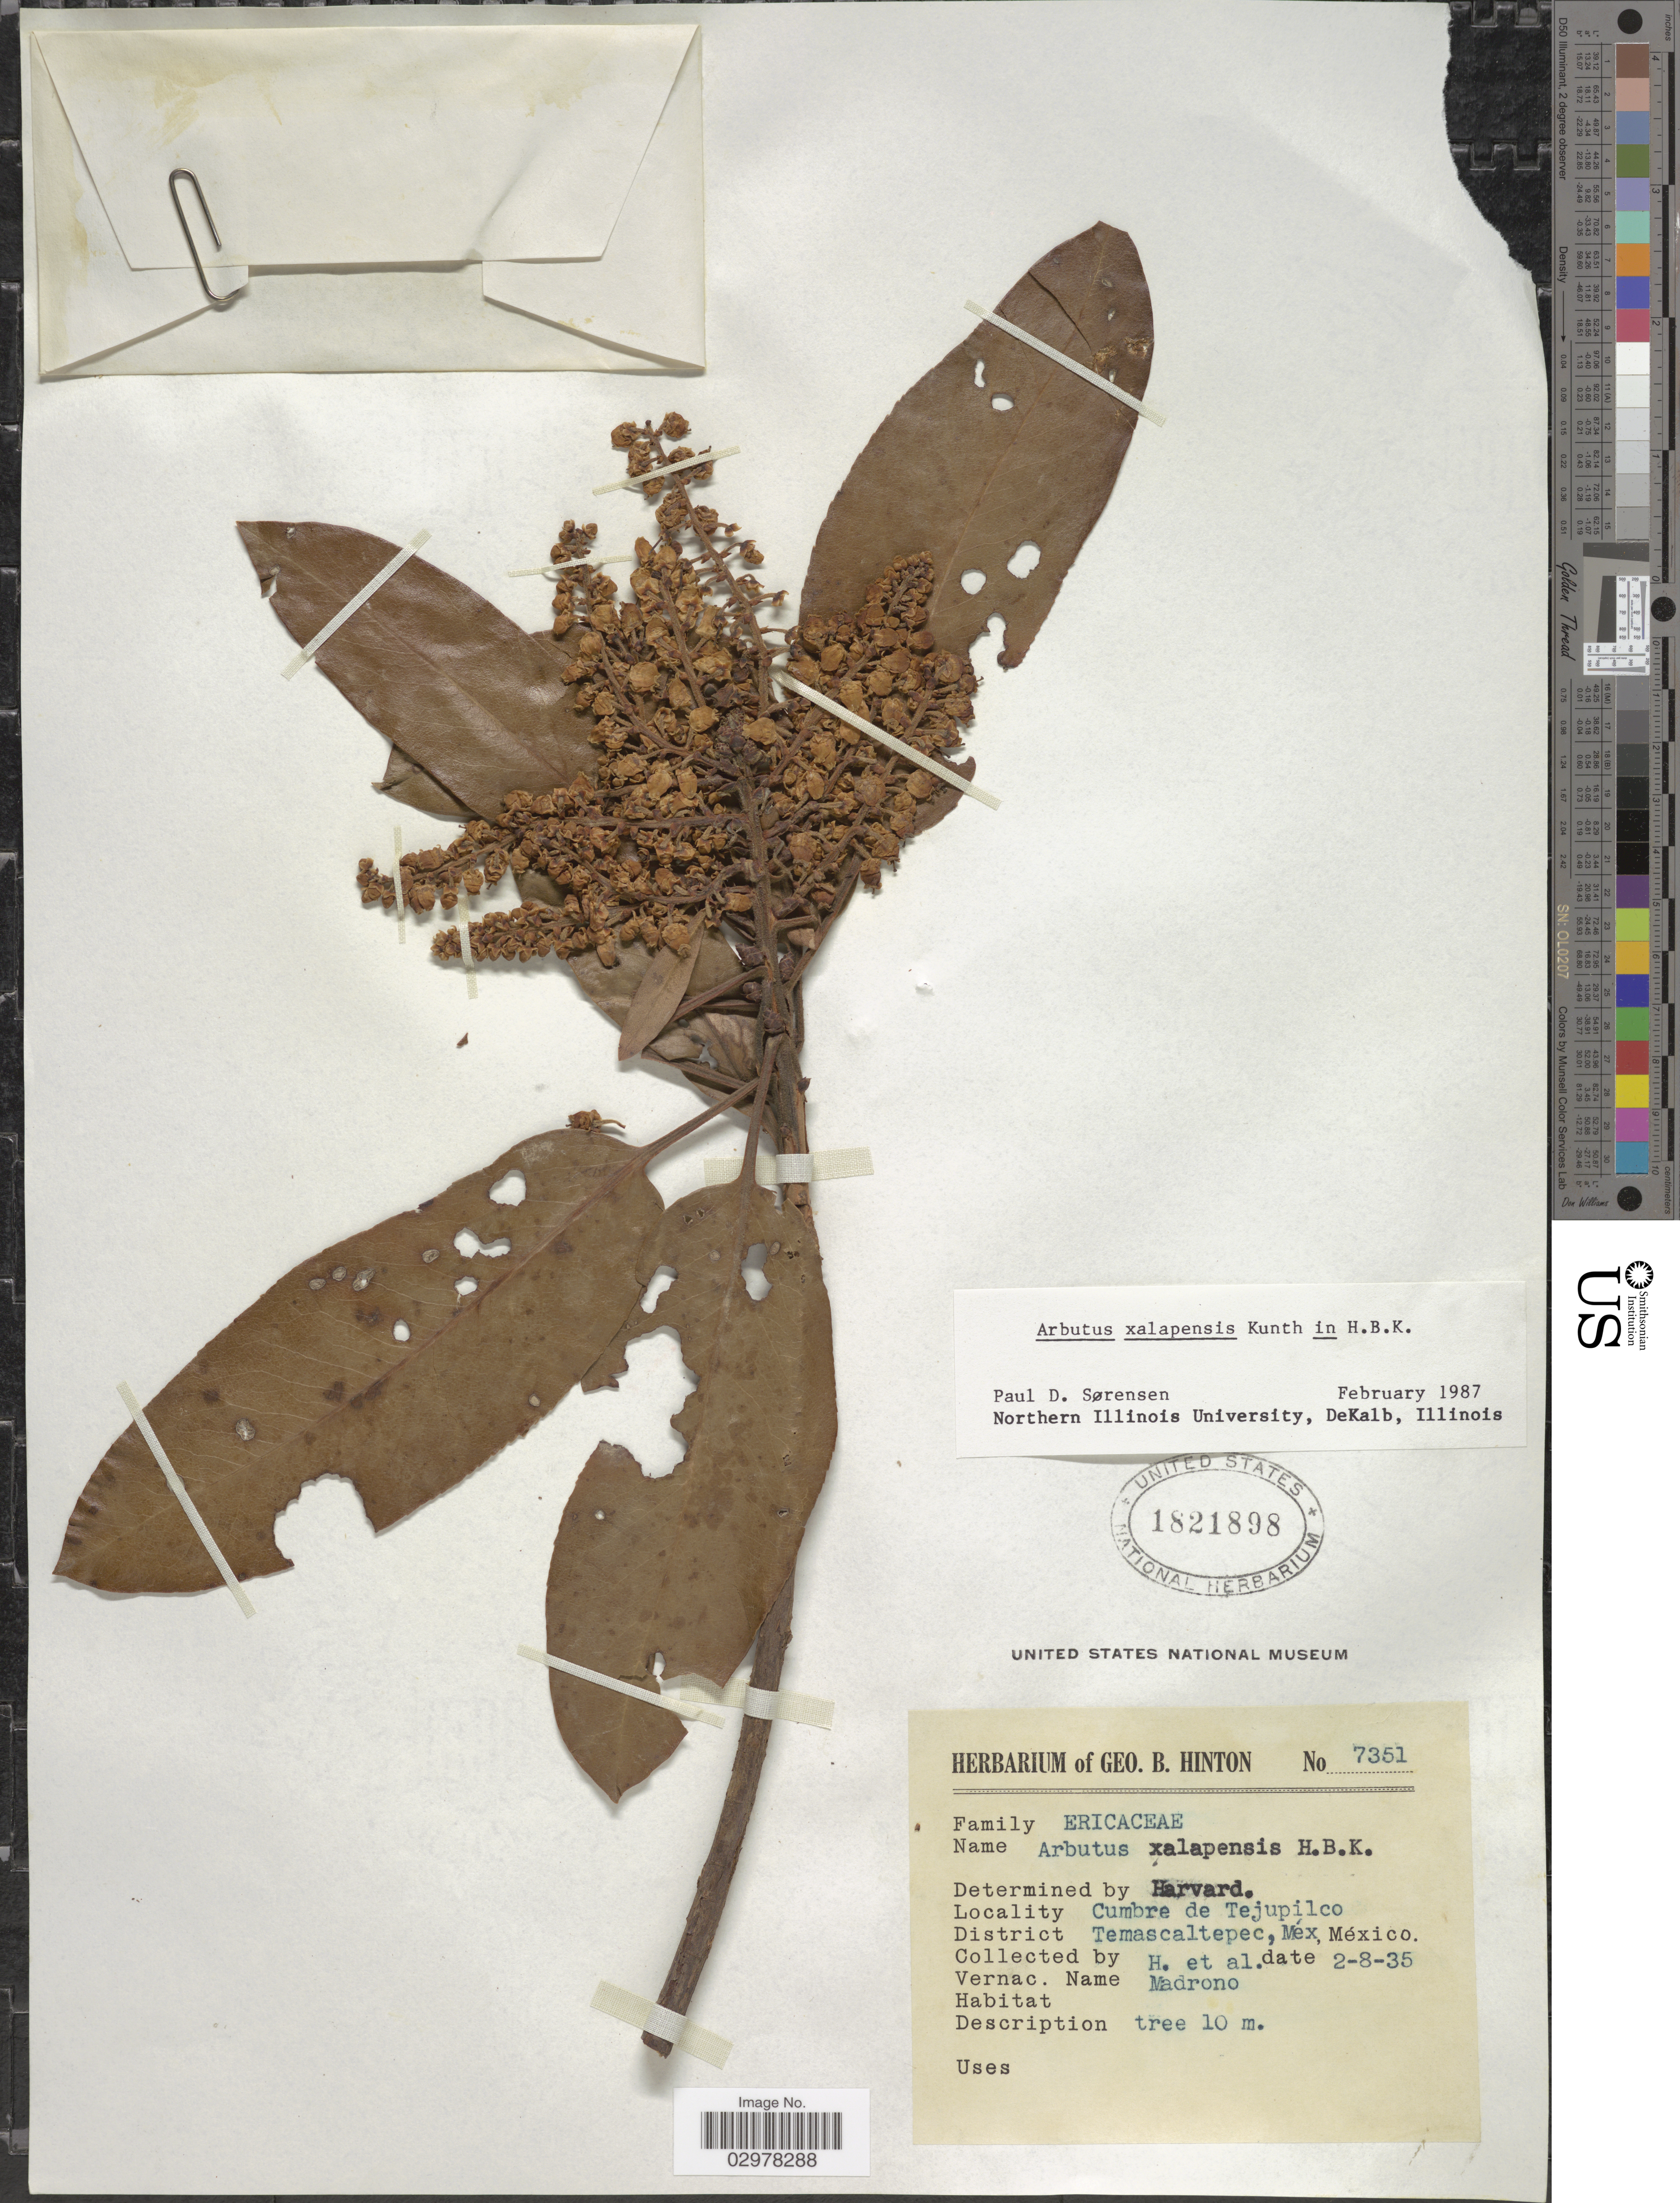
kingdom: Plantae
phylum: Tracheophyta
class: Magnoliopsida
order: Ericales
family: Ericaceae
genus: Arbutus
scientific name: Arbutus xalapensis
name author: Kunth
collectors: G. B. Hinton & et al.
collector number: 7351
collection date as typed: Transcribed d/m/y: 2/8/35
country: Mexico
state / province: México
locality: Cumbre de Tejupilco, District Temascaltepec.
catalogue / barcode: US 1821898